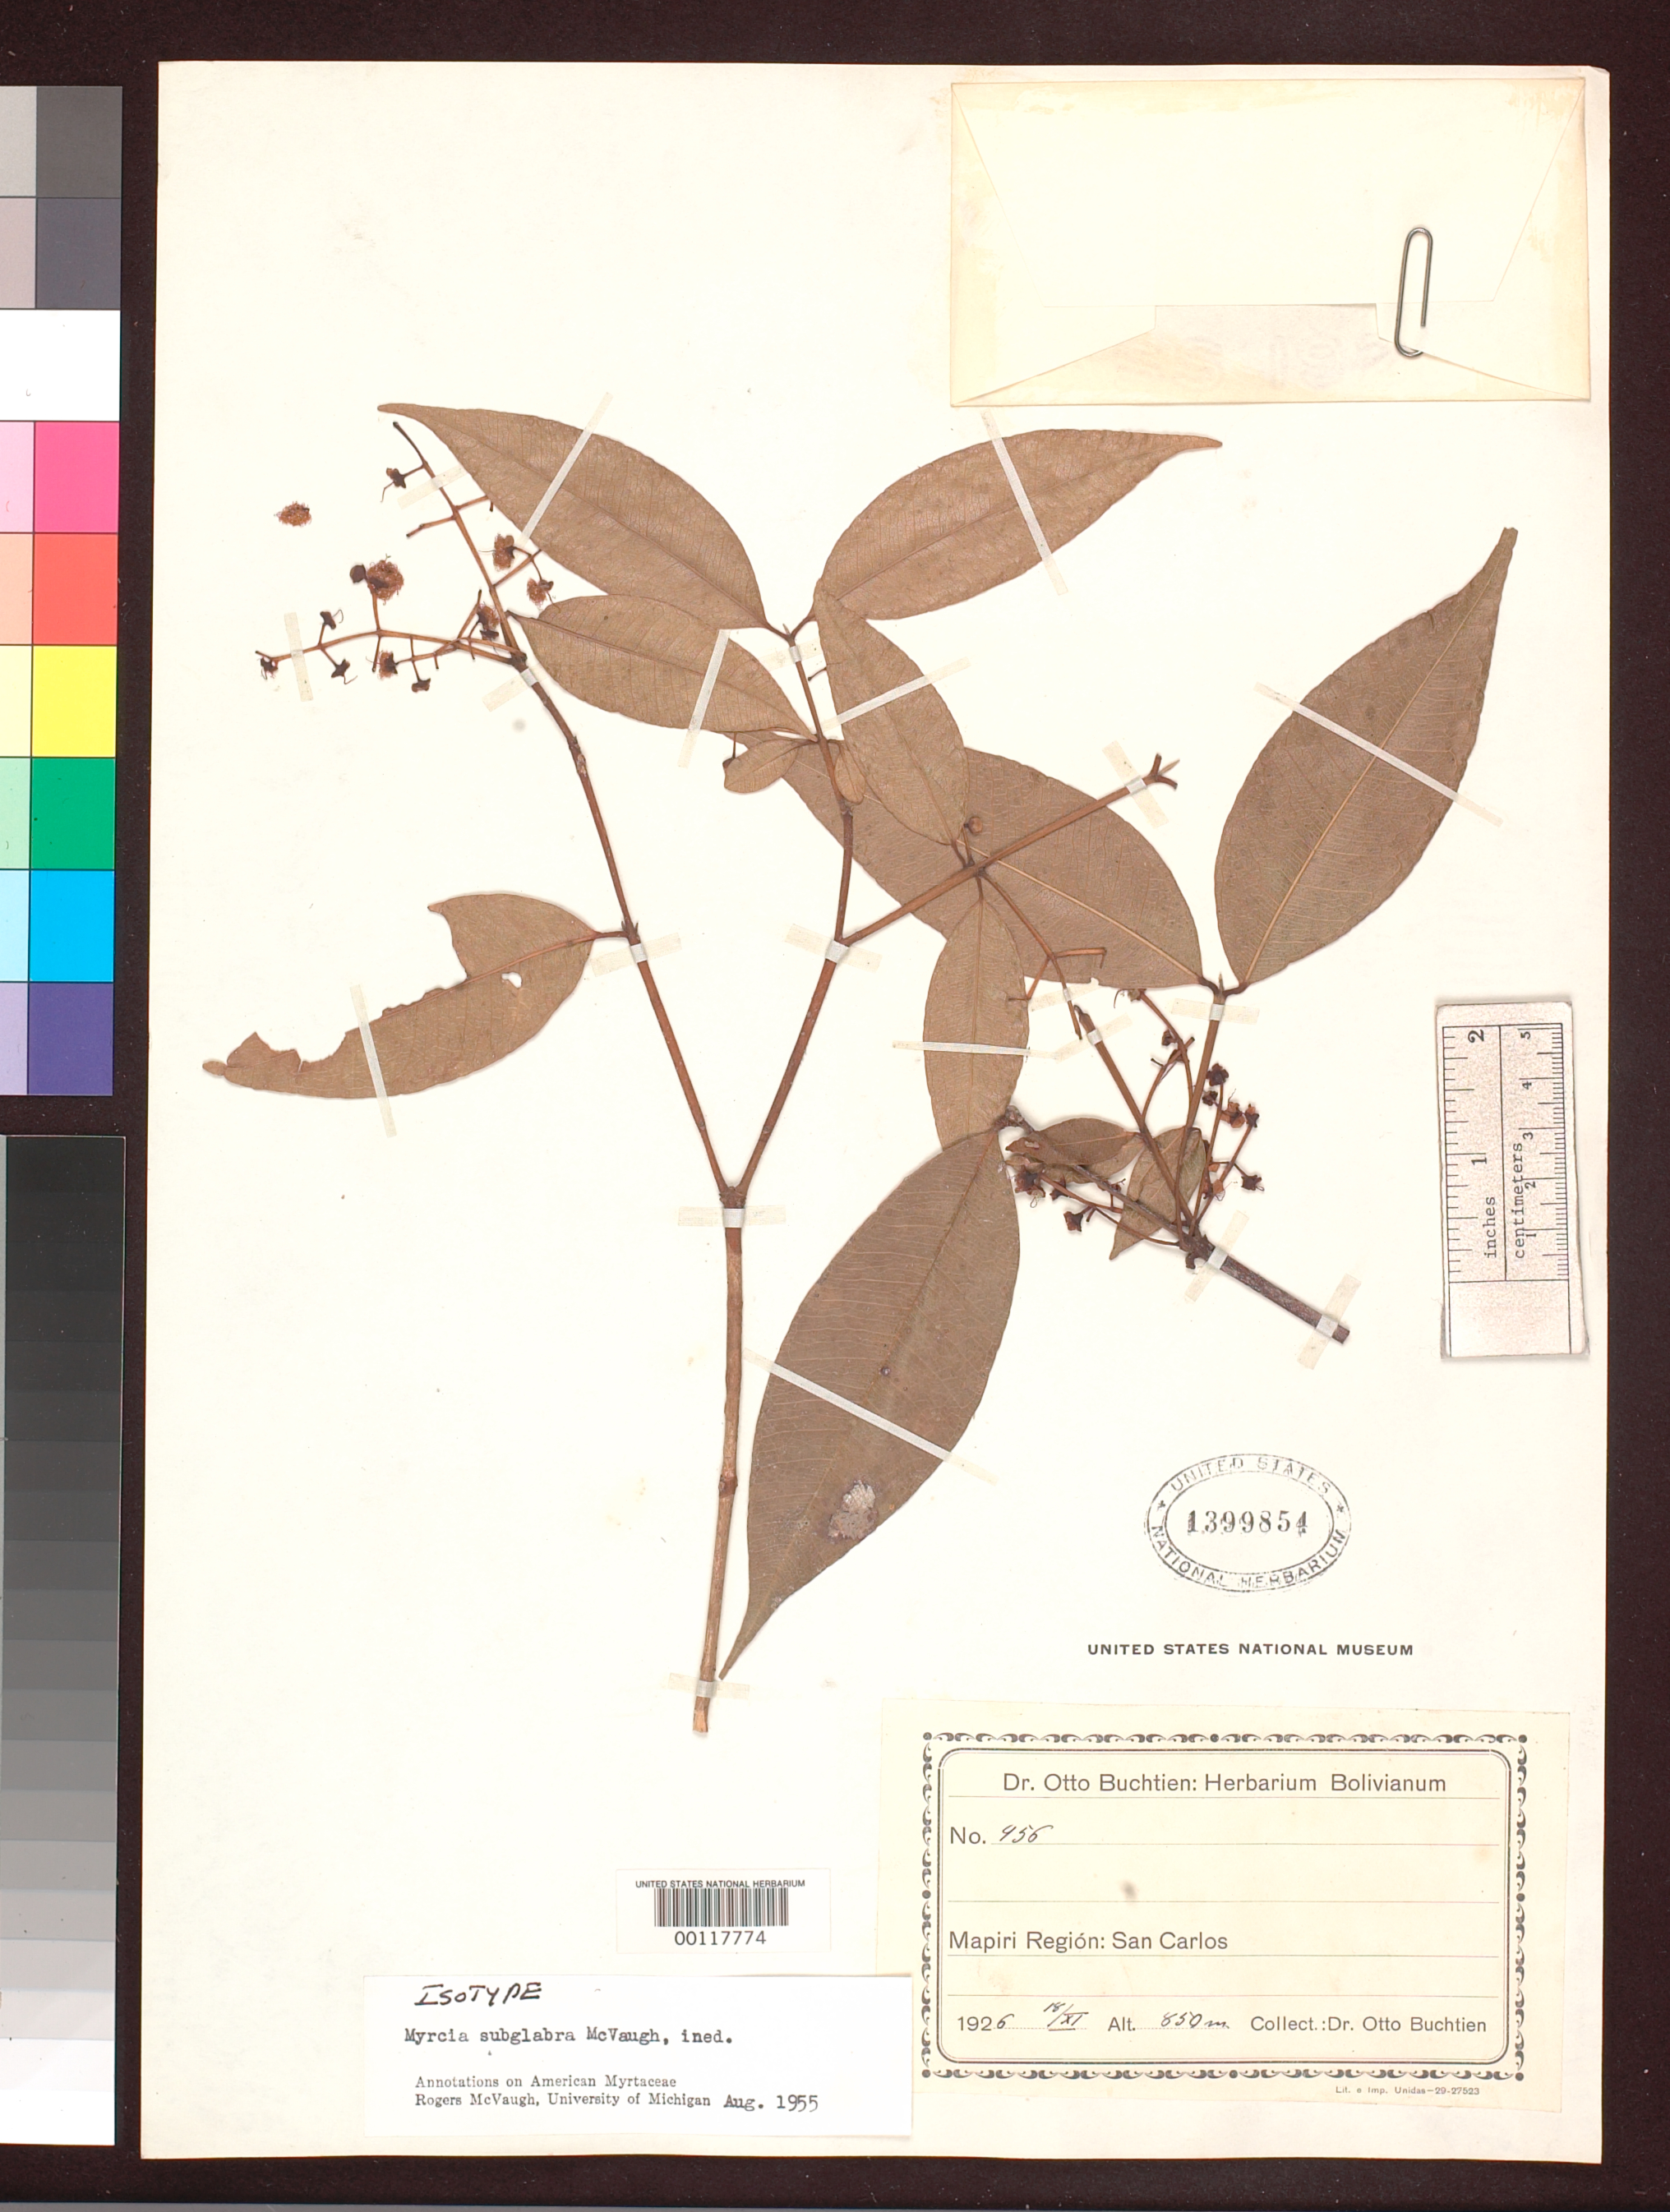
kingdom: Plantae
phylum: Tracheophyta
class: Magnoliopsida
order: Myrtales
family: Myrtaceae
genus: Myrcia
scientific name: Myrcia subglabra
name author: McVaugh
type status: Isotype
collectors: O. Buchtien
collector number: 956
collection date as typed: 18 Nov 1926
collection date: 1926-11-18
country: Bolivia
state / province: La Paz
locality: Mapiri region, San Carlos.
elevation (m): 850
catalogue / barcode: US 1399854